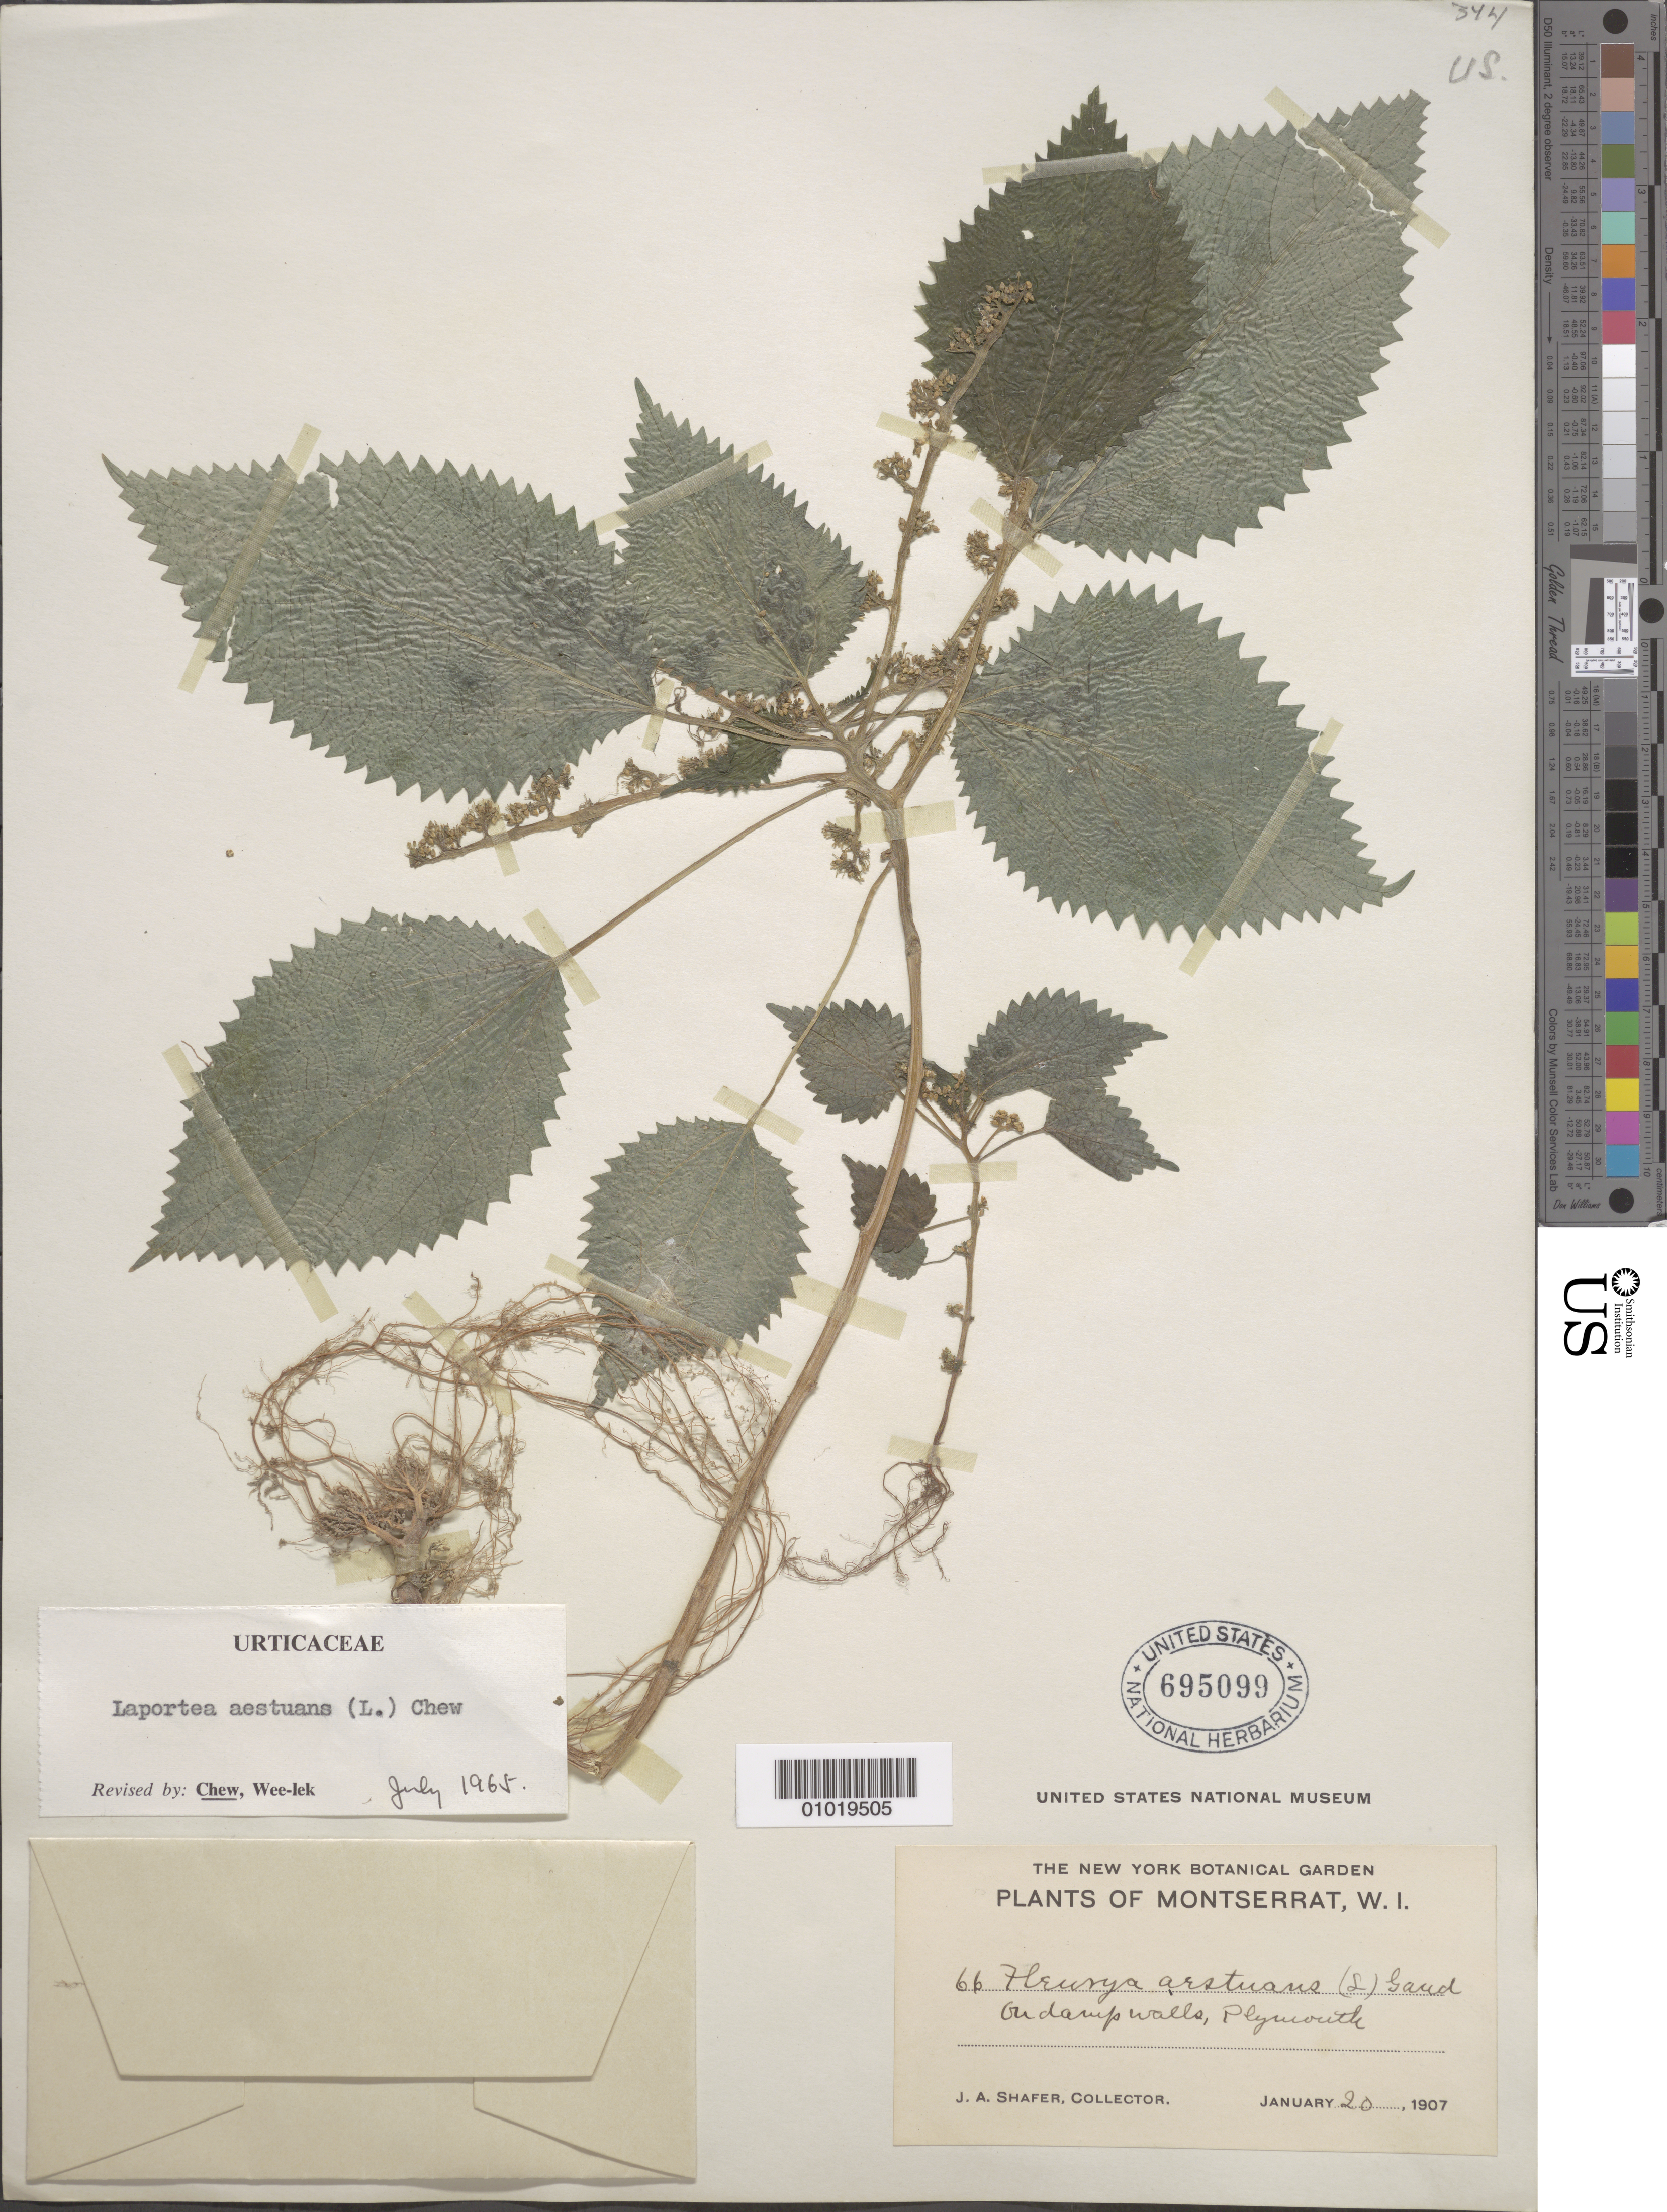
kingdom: Plantae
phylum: Tracheophyta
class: Magnoliopsida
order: Rosales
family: Urticaceae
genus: Laportea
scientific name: Laportea aestuans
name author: (L.) Chew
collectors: J. A. Shafer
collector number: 66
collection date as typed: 20 Jan 1907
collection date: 1907-01-20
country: Montserrat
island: Montserrat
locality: On damp walls, Plymouth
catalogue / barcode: US 695099